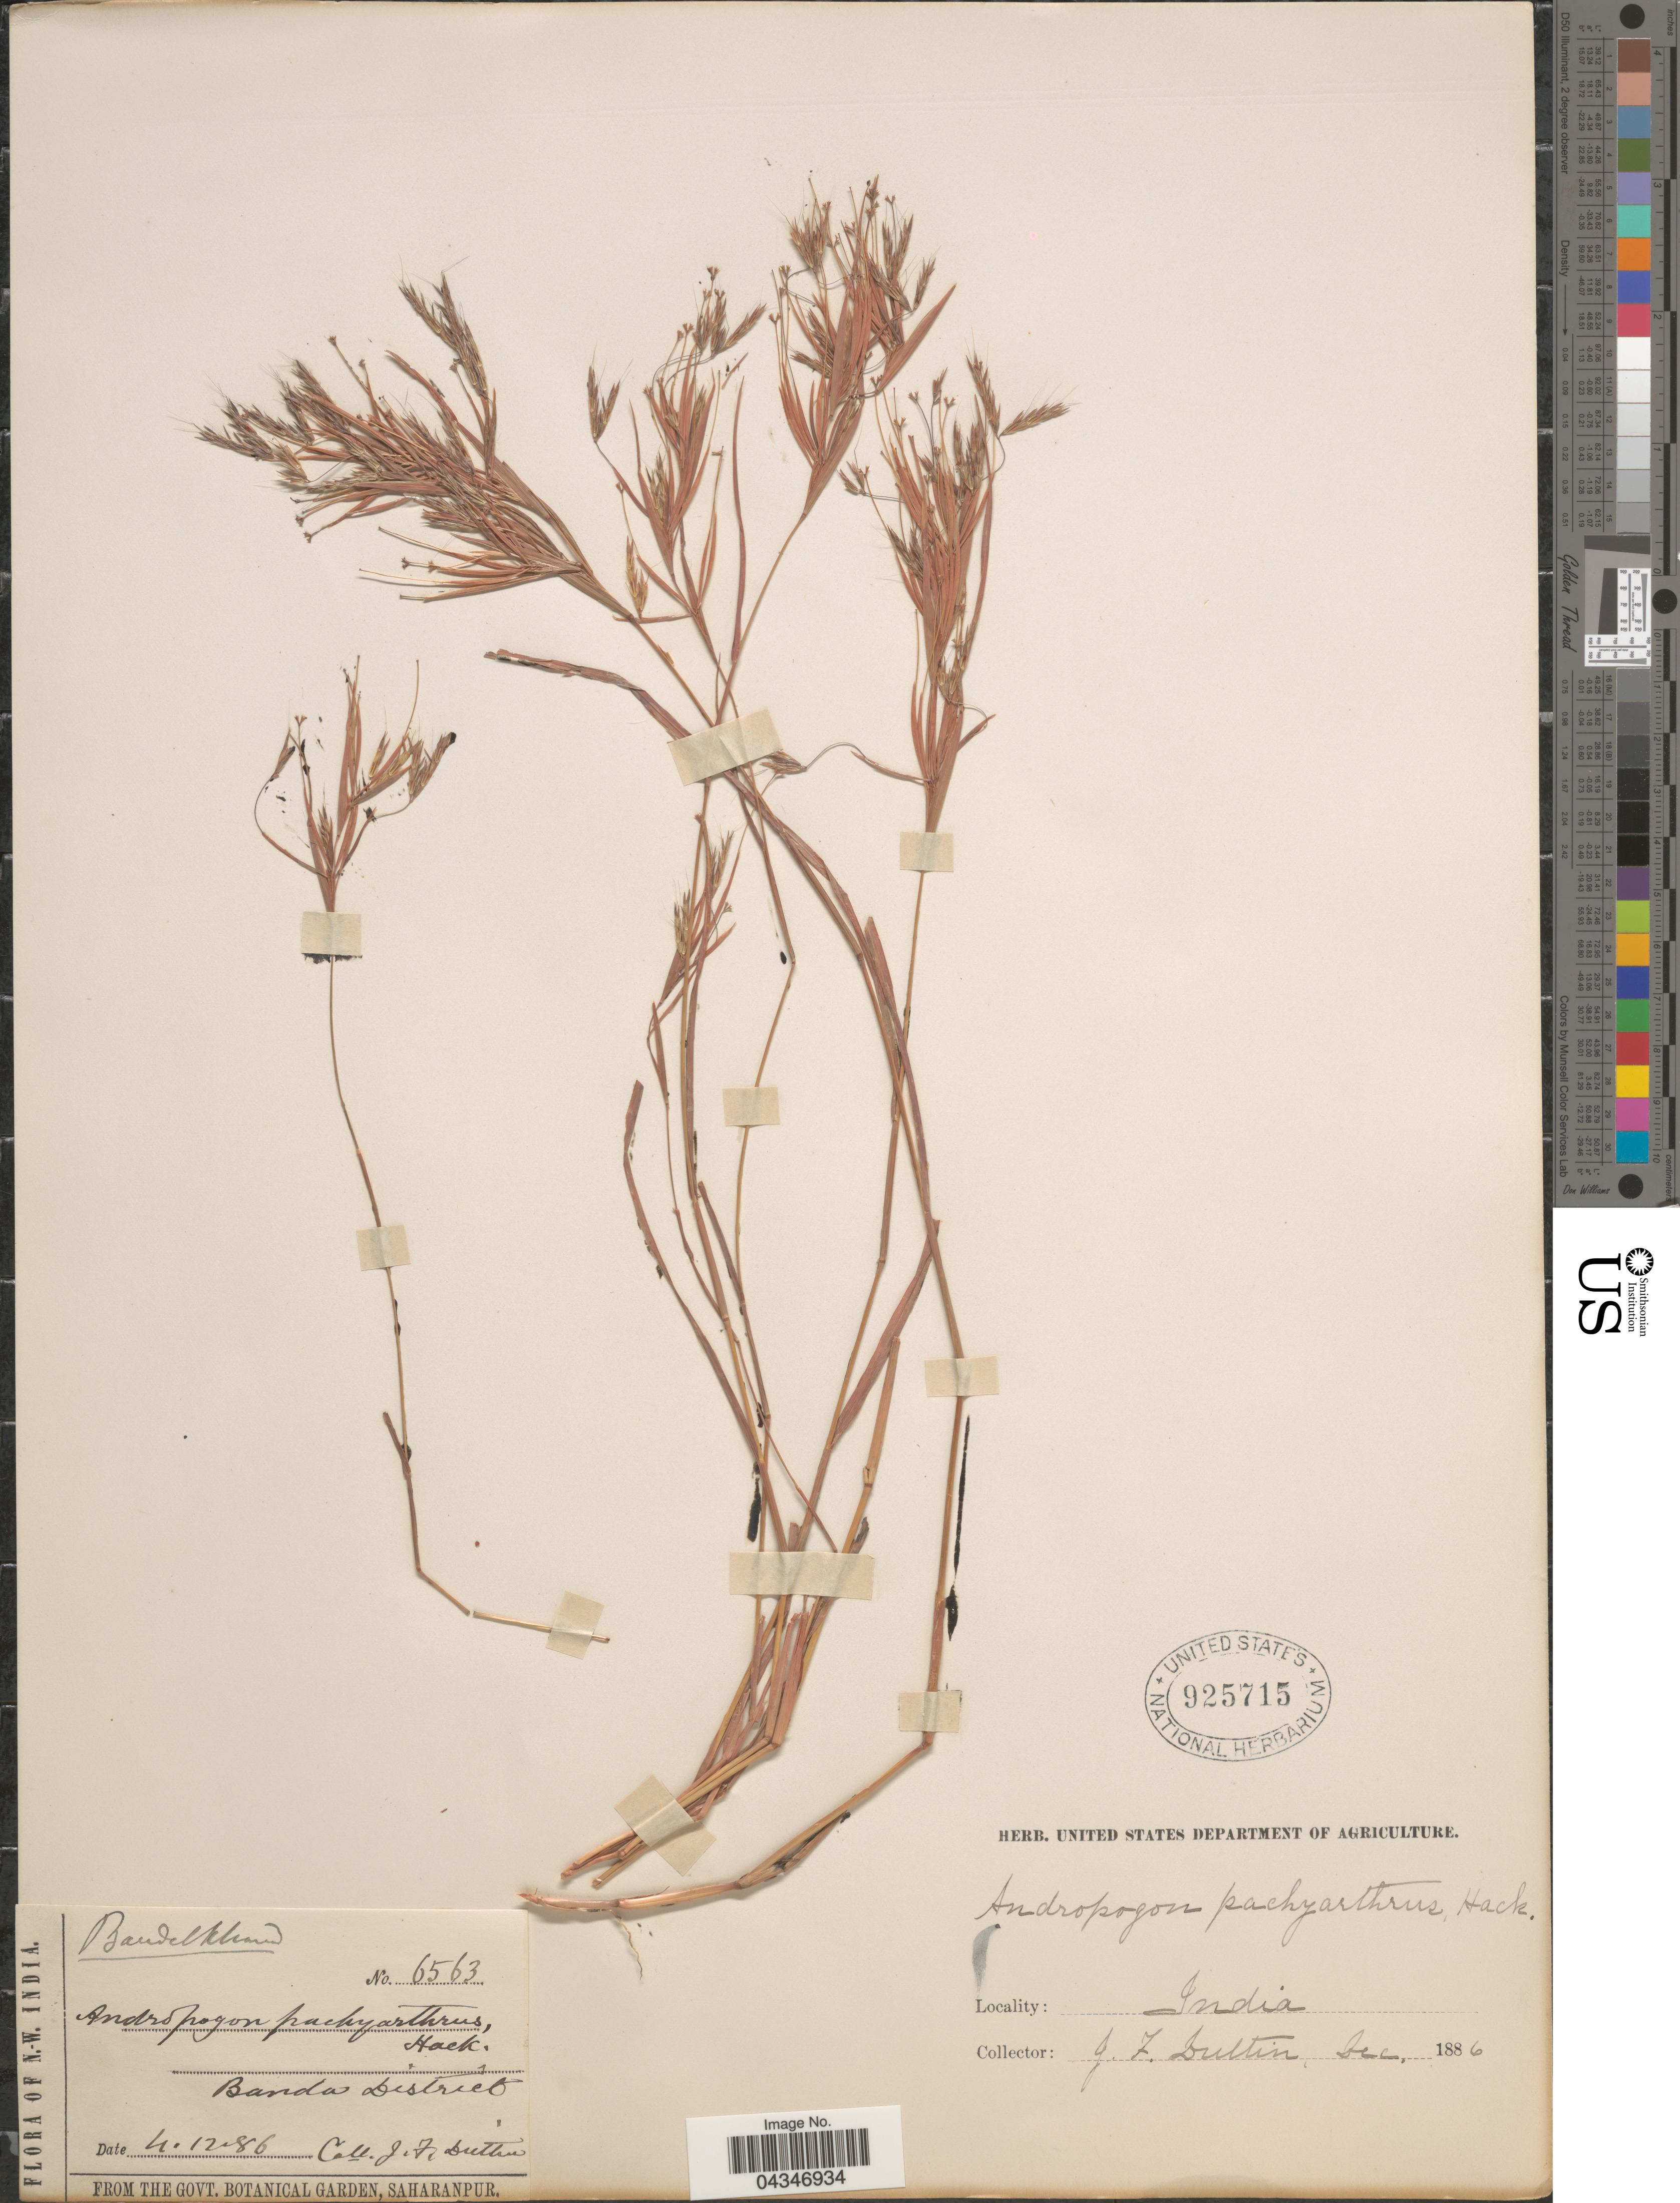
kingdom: Plantae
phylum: Tracheophyta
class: Liliopsida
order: Poales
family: Poaceae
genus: Andropogon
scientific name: Andropogon pumilus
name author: Roxb.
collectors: J. F. Duthie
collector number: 6563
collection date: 1886-12-04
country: India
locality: N.-W. India. Bandelkhand. Banda District.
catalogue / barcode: US 925715